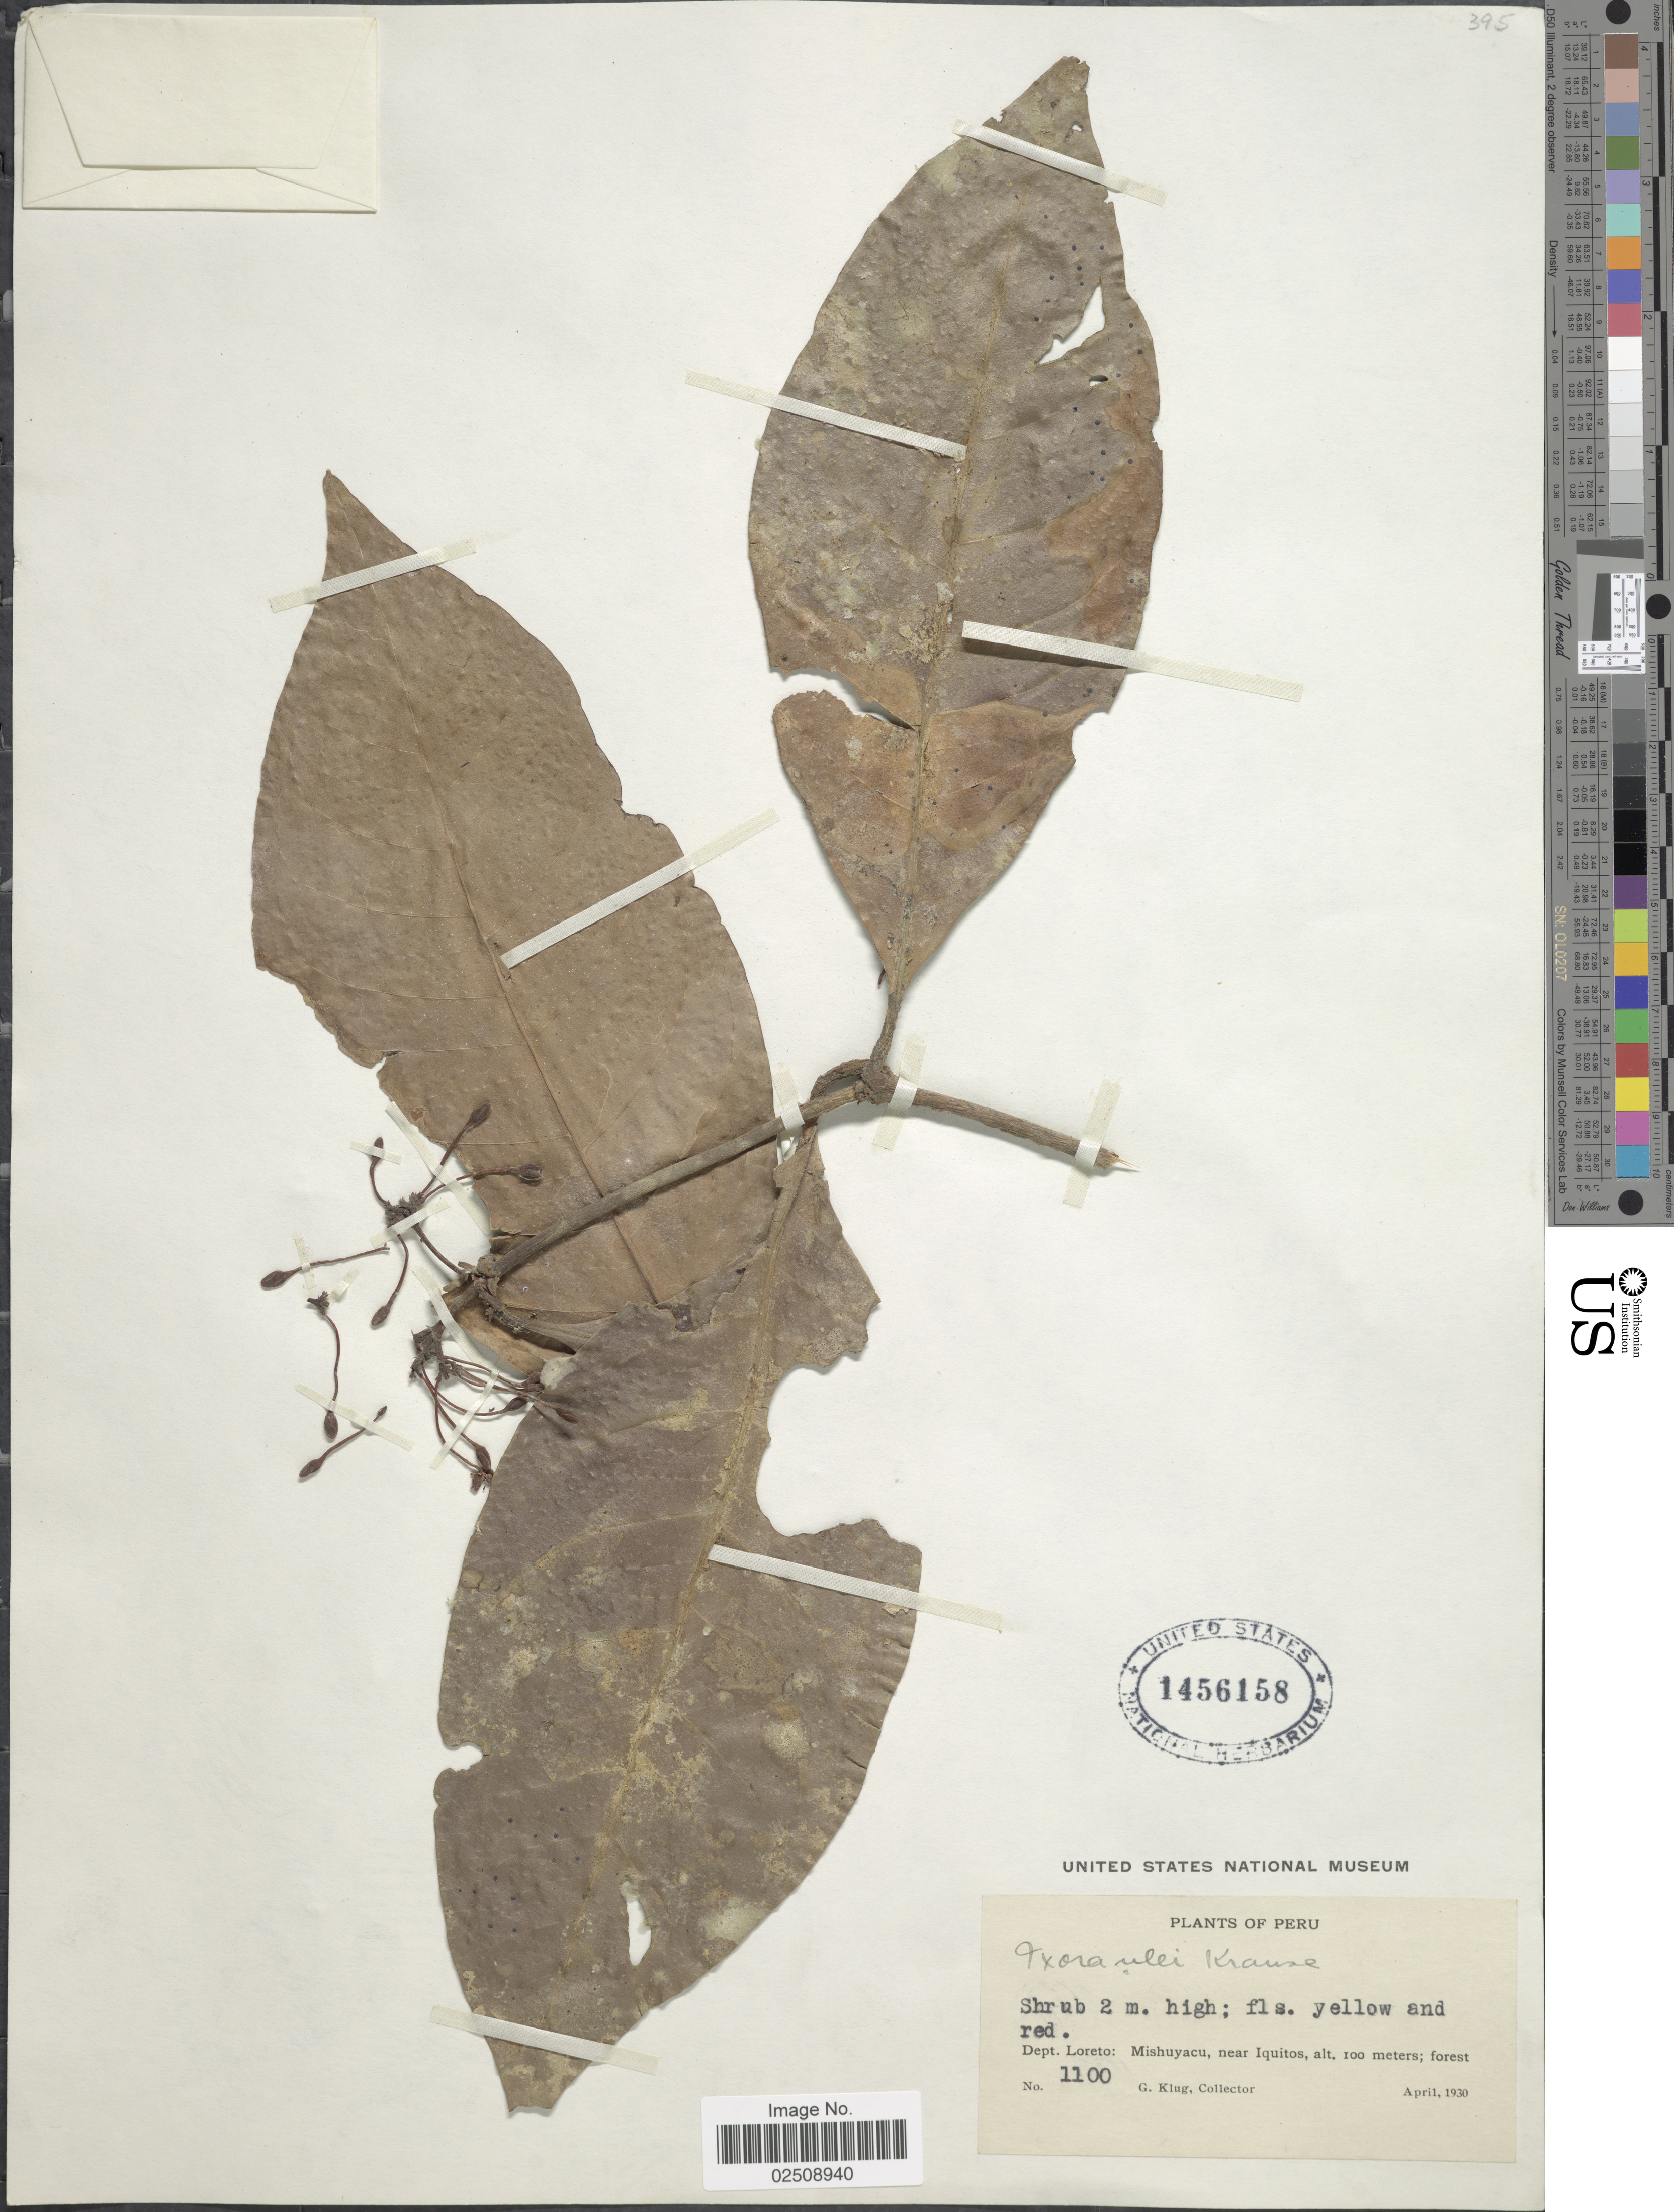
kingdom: Plantae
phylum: Tracheophyta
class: Magnoliopsida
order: Gentianales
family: Rubiaceae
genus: Ixora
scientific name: Ixora ulei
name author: K. Krause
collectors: G. Klug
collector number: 1100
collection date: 1930-04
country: Peru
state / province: Loreto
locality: Dept. Loreto: Mishuyacu, near Iquitos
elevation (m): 100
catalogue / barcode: US 1456158